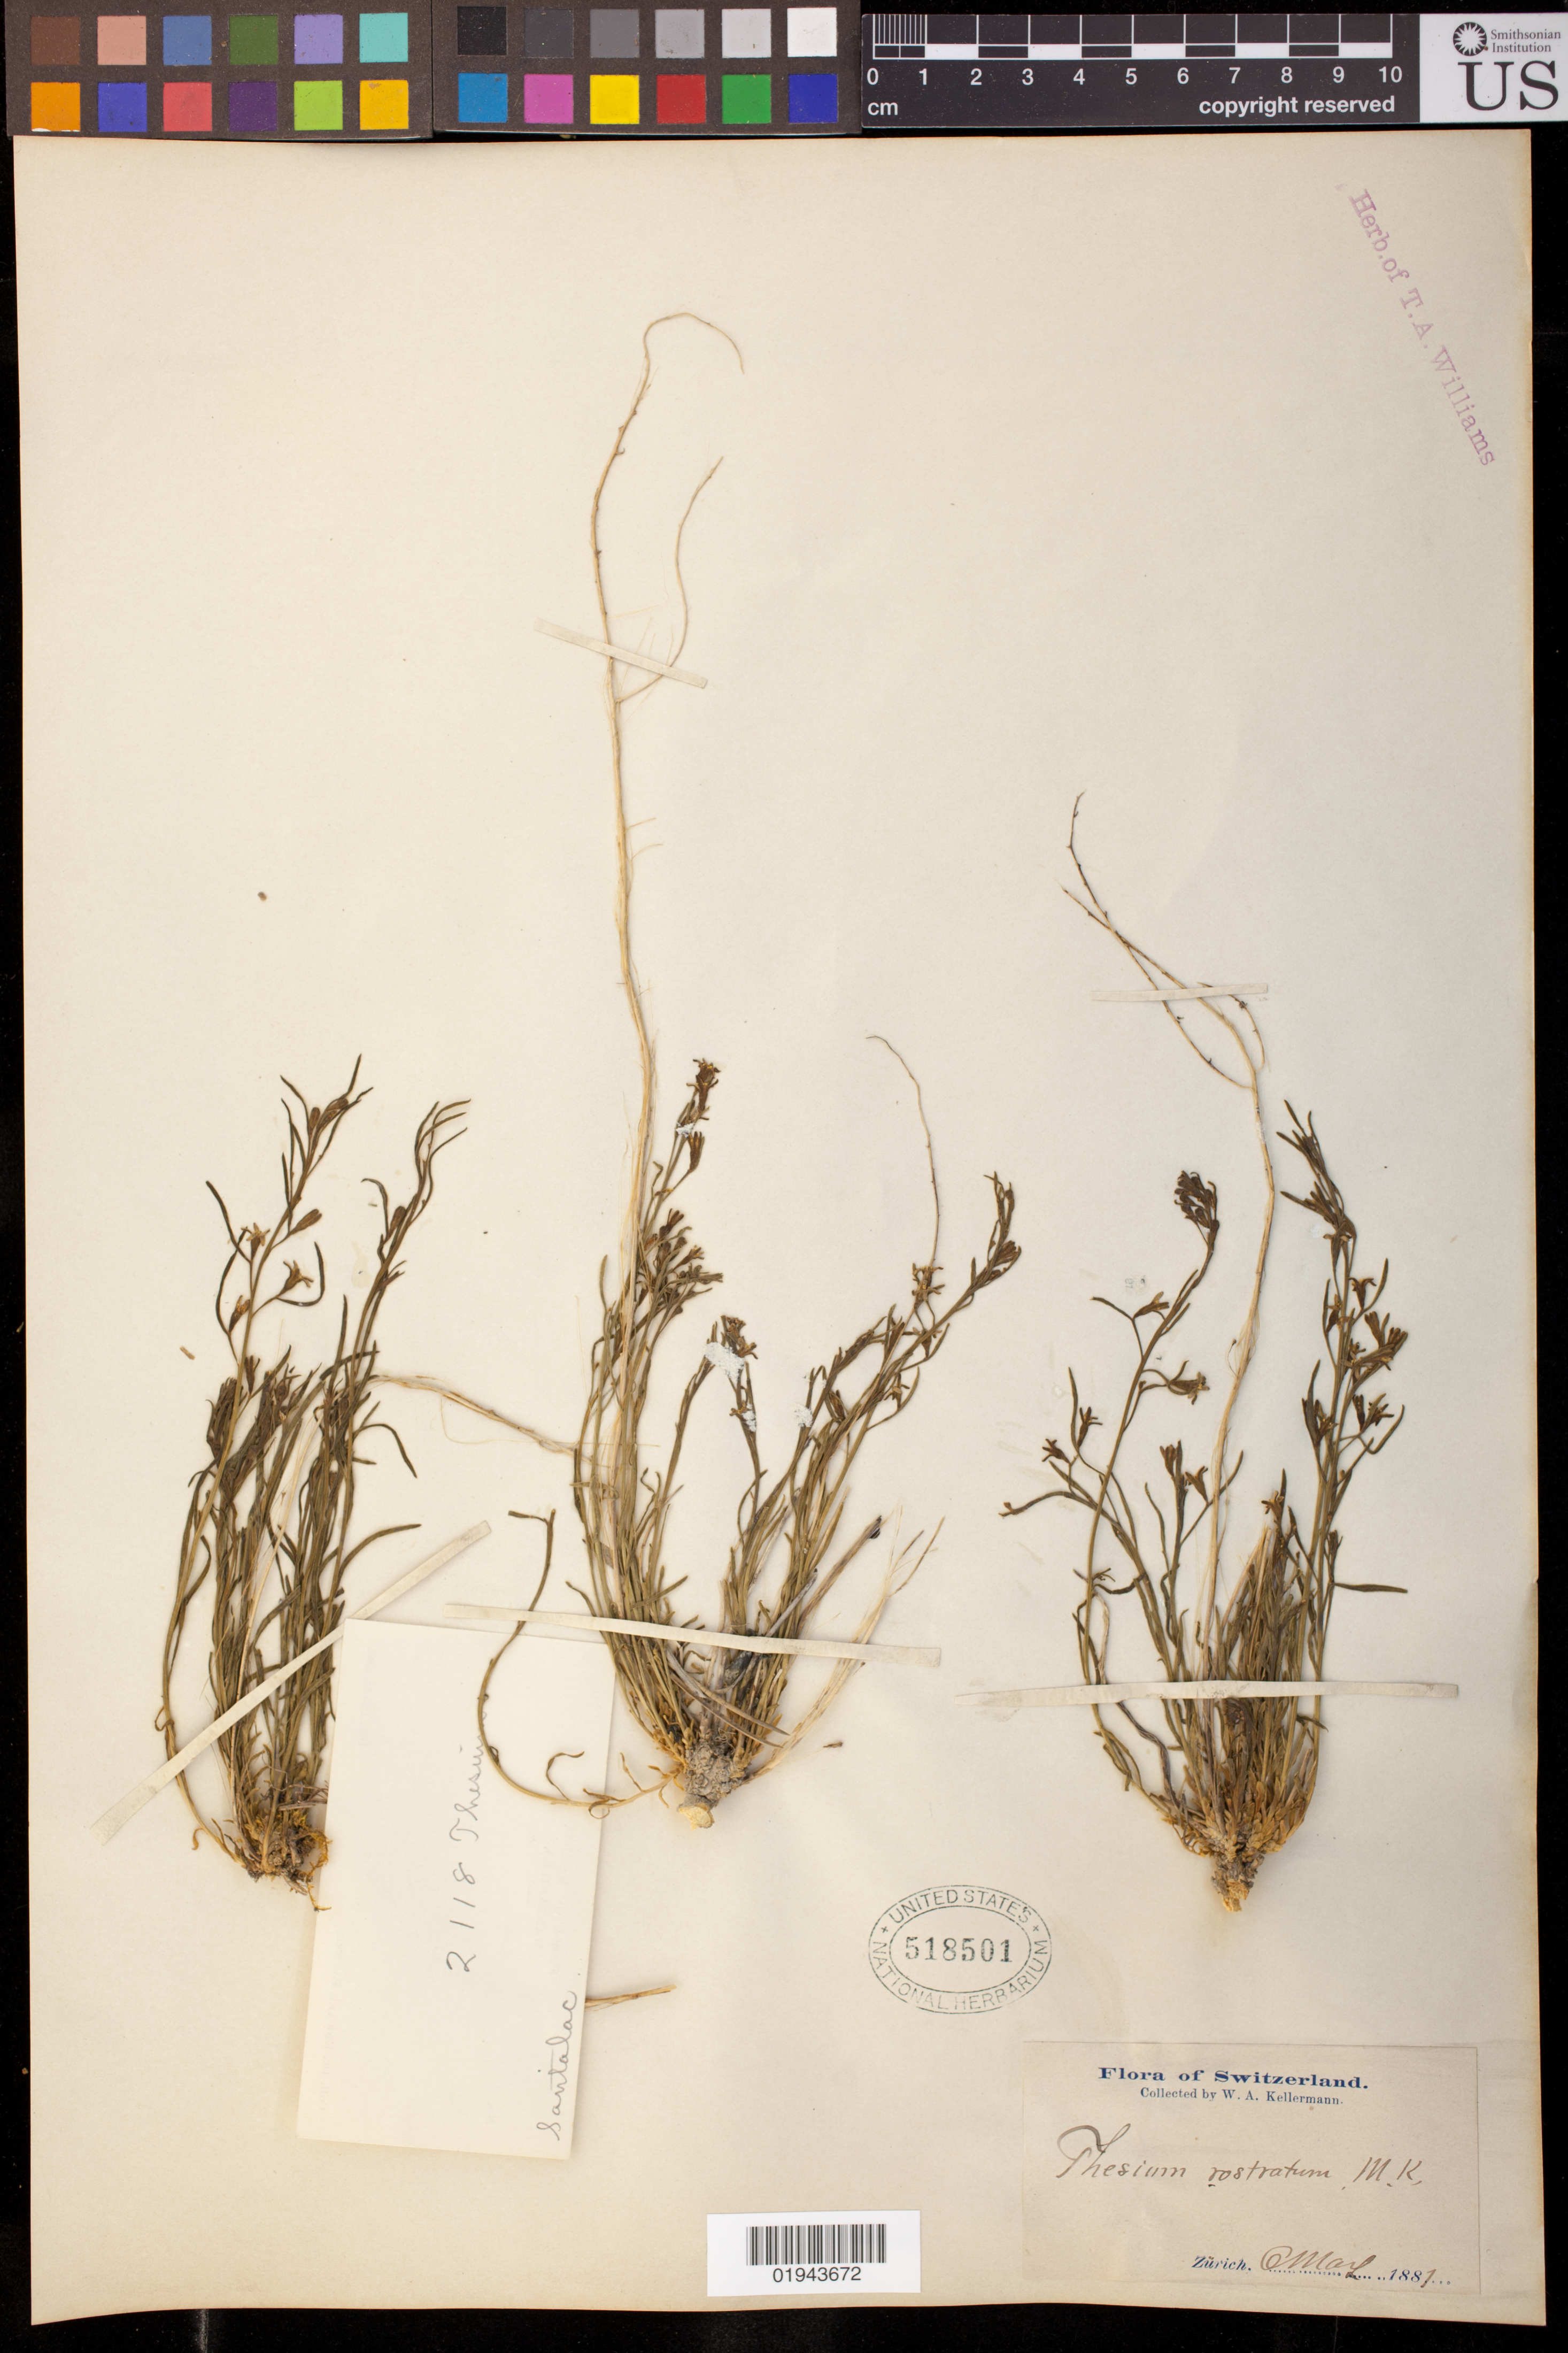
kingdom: Plantae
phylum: Tracheophyta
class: Magnoliopsida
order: Santalales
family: Thesiaceae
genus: Thesium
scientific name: Thesium rostratum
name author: Mert. & W.D.J. Koch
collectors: W. A. Kellermann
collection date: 1887-05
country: Switzerland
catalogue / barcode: US 518501